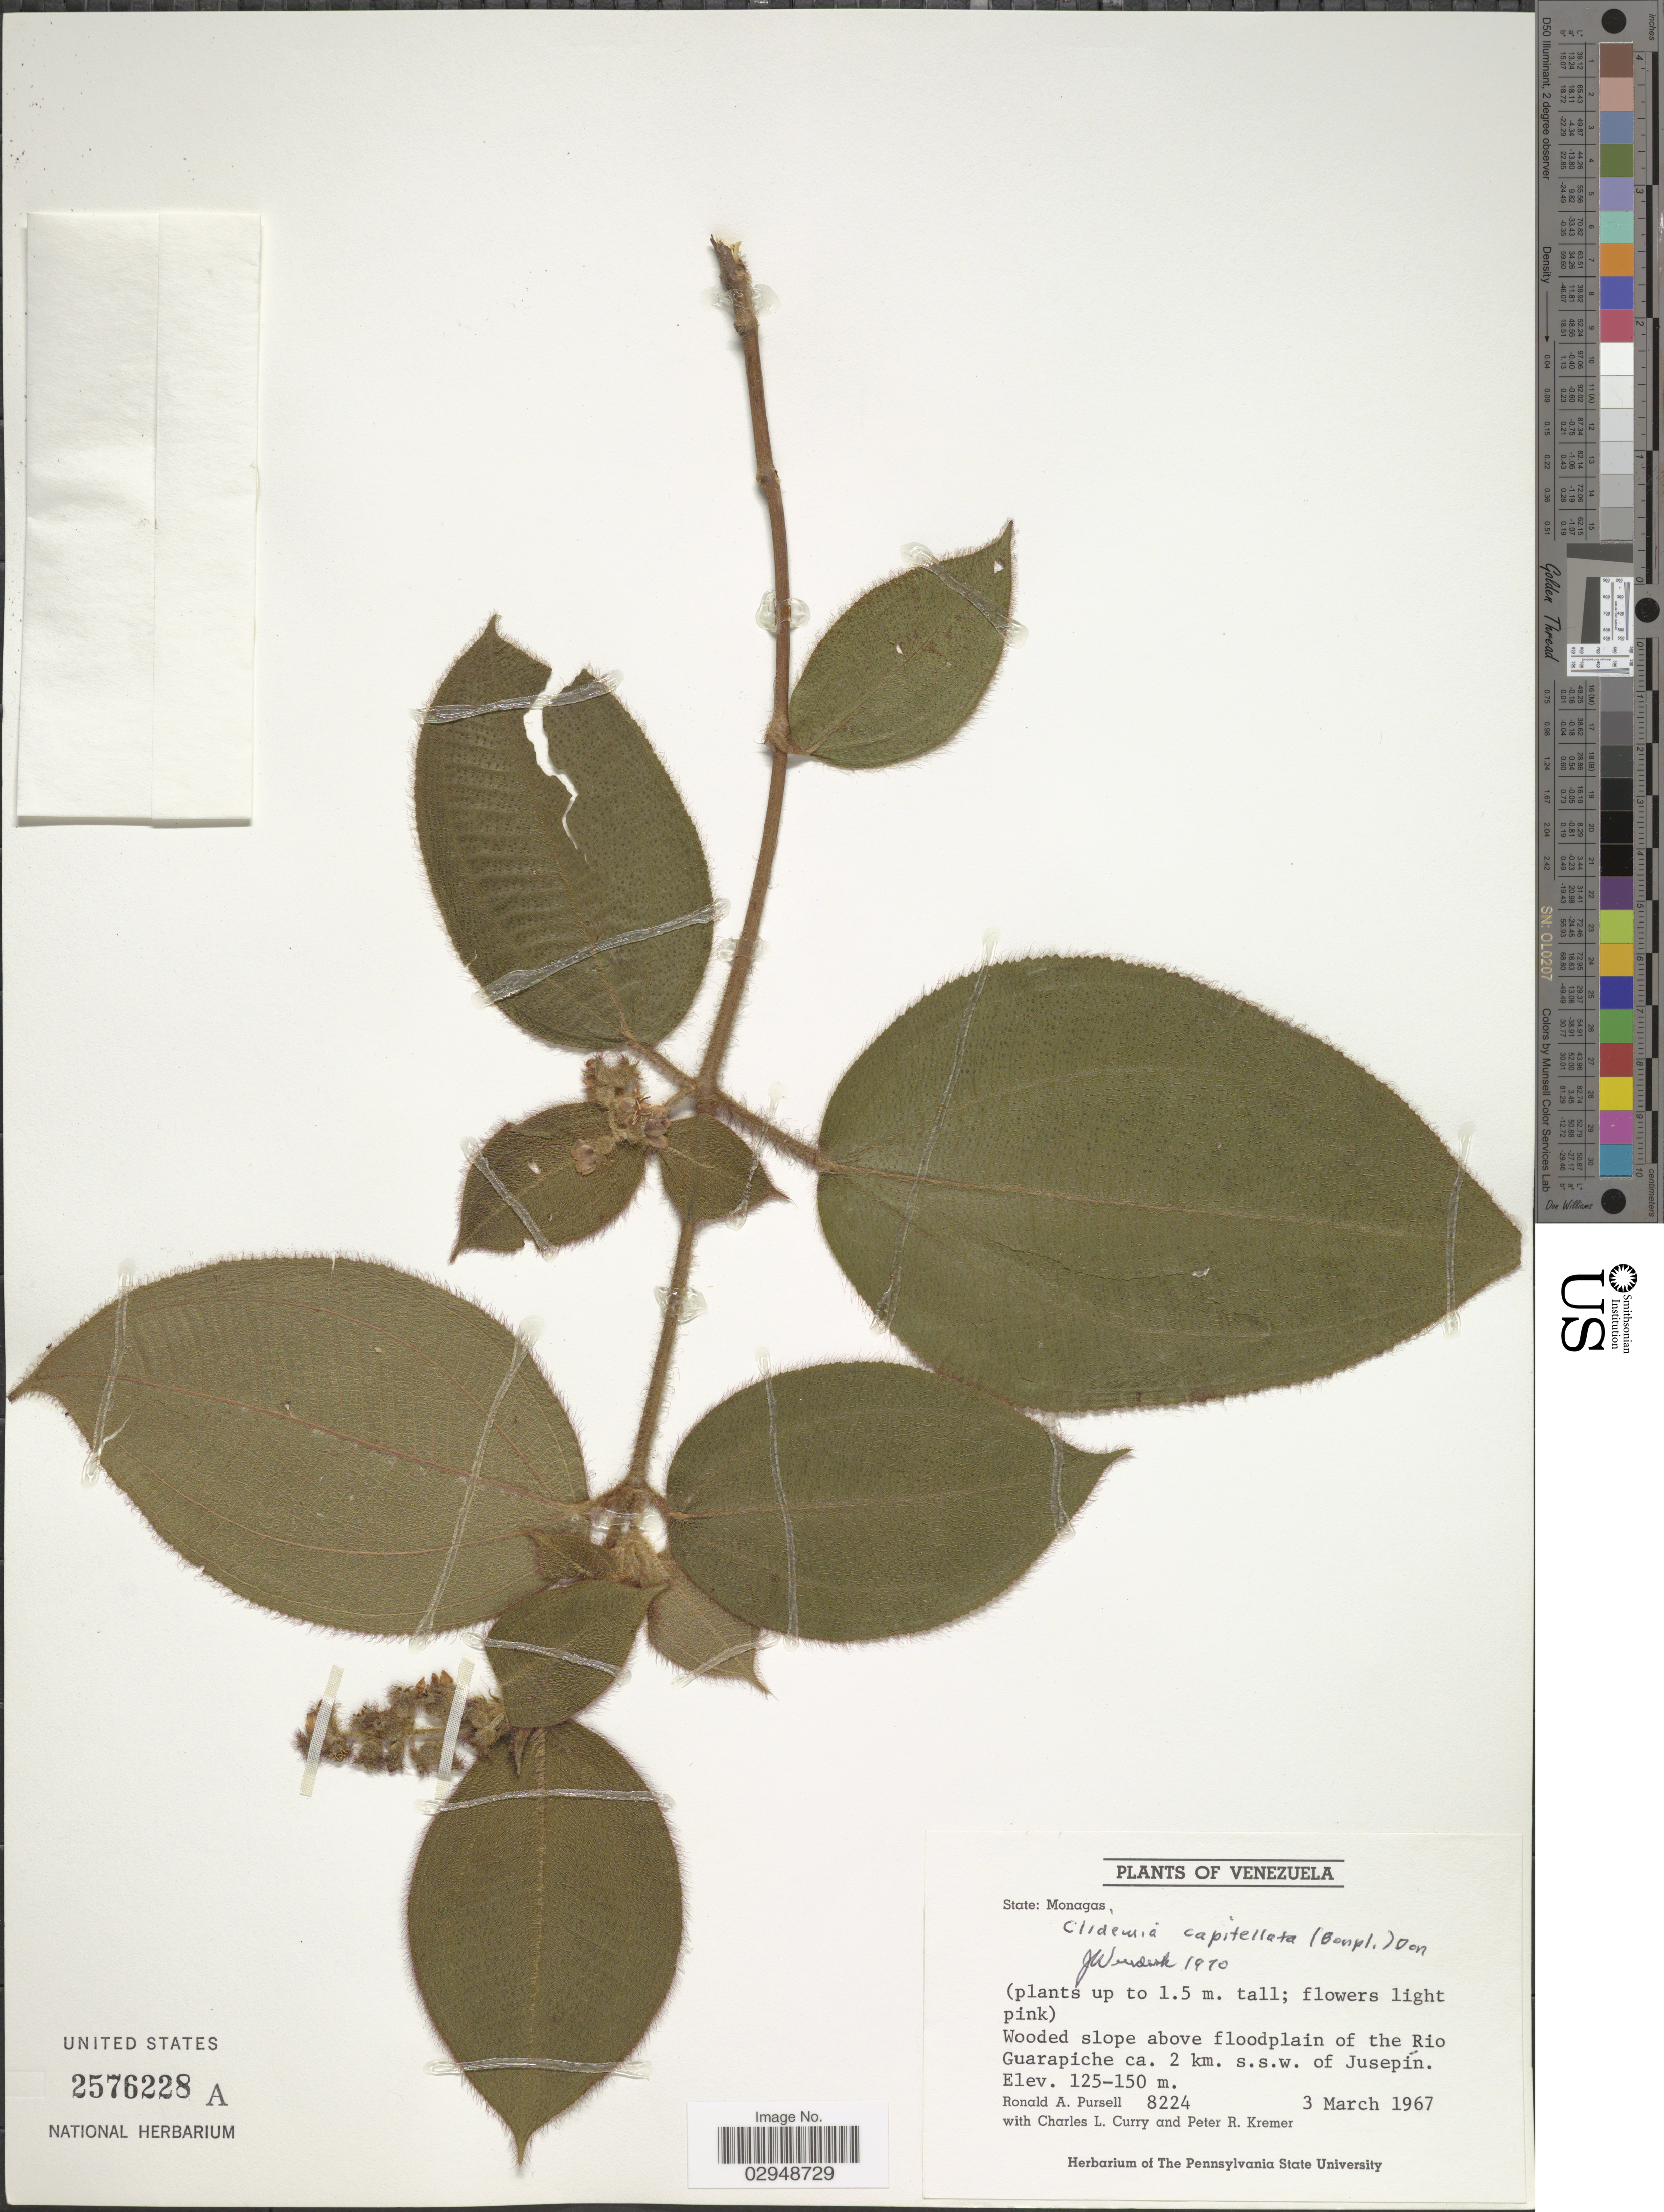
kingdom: Plantae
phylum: Tracheophyta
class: Magnoliopsida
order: Myrtales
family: Melastomataceae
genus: Clidemia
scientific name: Clidemia capitellata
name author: (Bonpl.) D. Don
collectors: R. A. Pursell, C. L. Curry & P. Kremer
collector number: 8224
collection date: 1967-03-03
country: Venezuela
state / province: Monagas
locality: Wooded slope above floodplain of the Rio Guarapiche ca. 2 km. s.s.w. of Jusepín.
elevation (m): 125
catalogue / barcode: US 2576228A